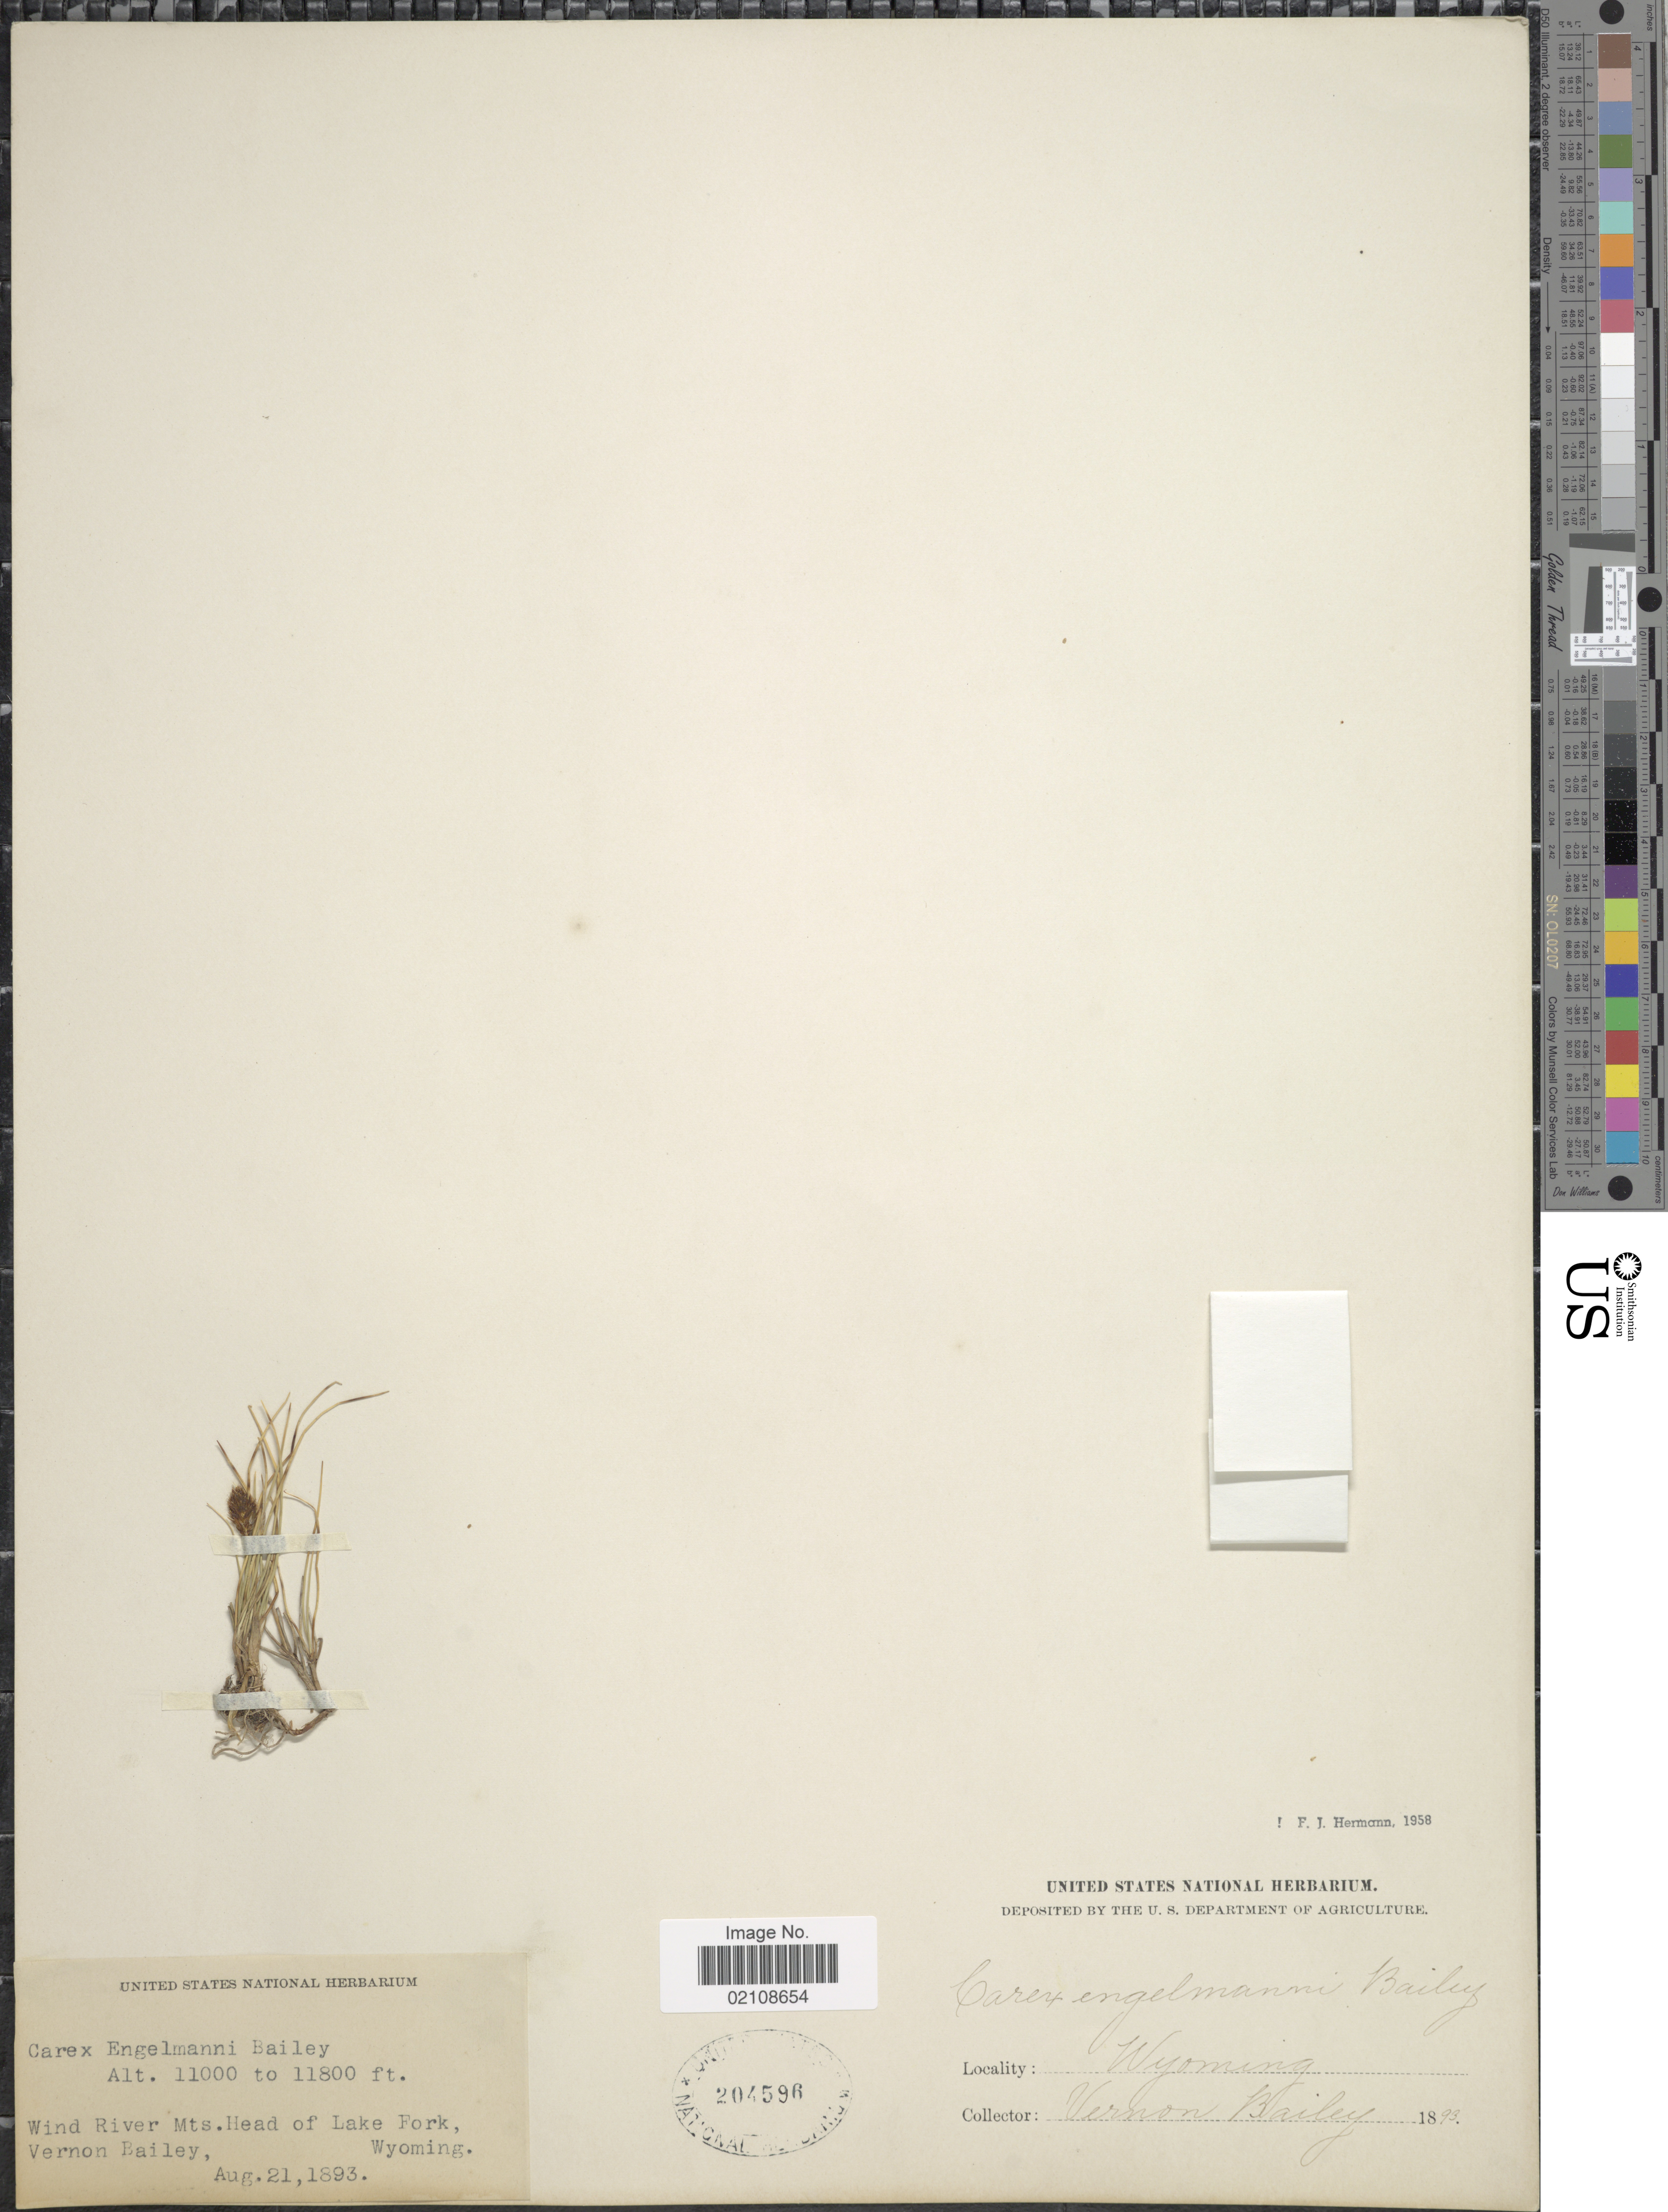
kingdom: Plantae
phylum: Tracheophyta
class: Liliopsida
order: Poales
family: Cyperaceae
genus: Carex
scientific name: Carex engelmannii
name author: L.H. Bailey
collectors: V. O. Bailey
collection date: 1893-08-21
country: United States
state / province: Wyoming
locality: Wind River Mts. Head of Lake Fork, Vernon Bailey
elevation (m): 3353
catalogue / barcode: US 204596